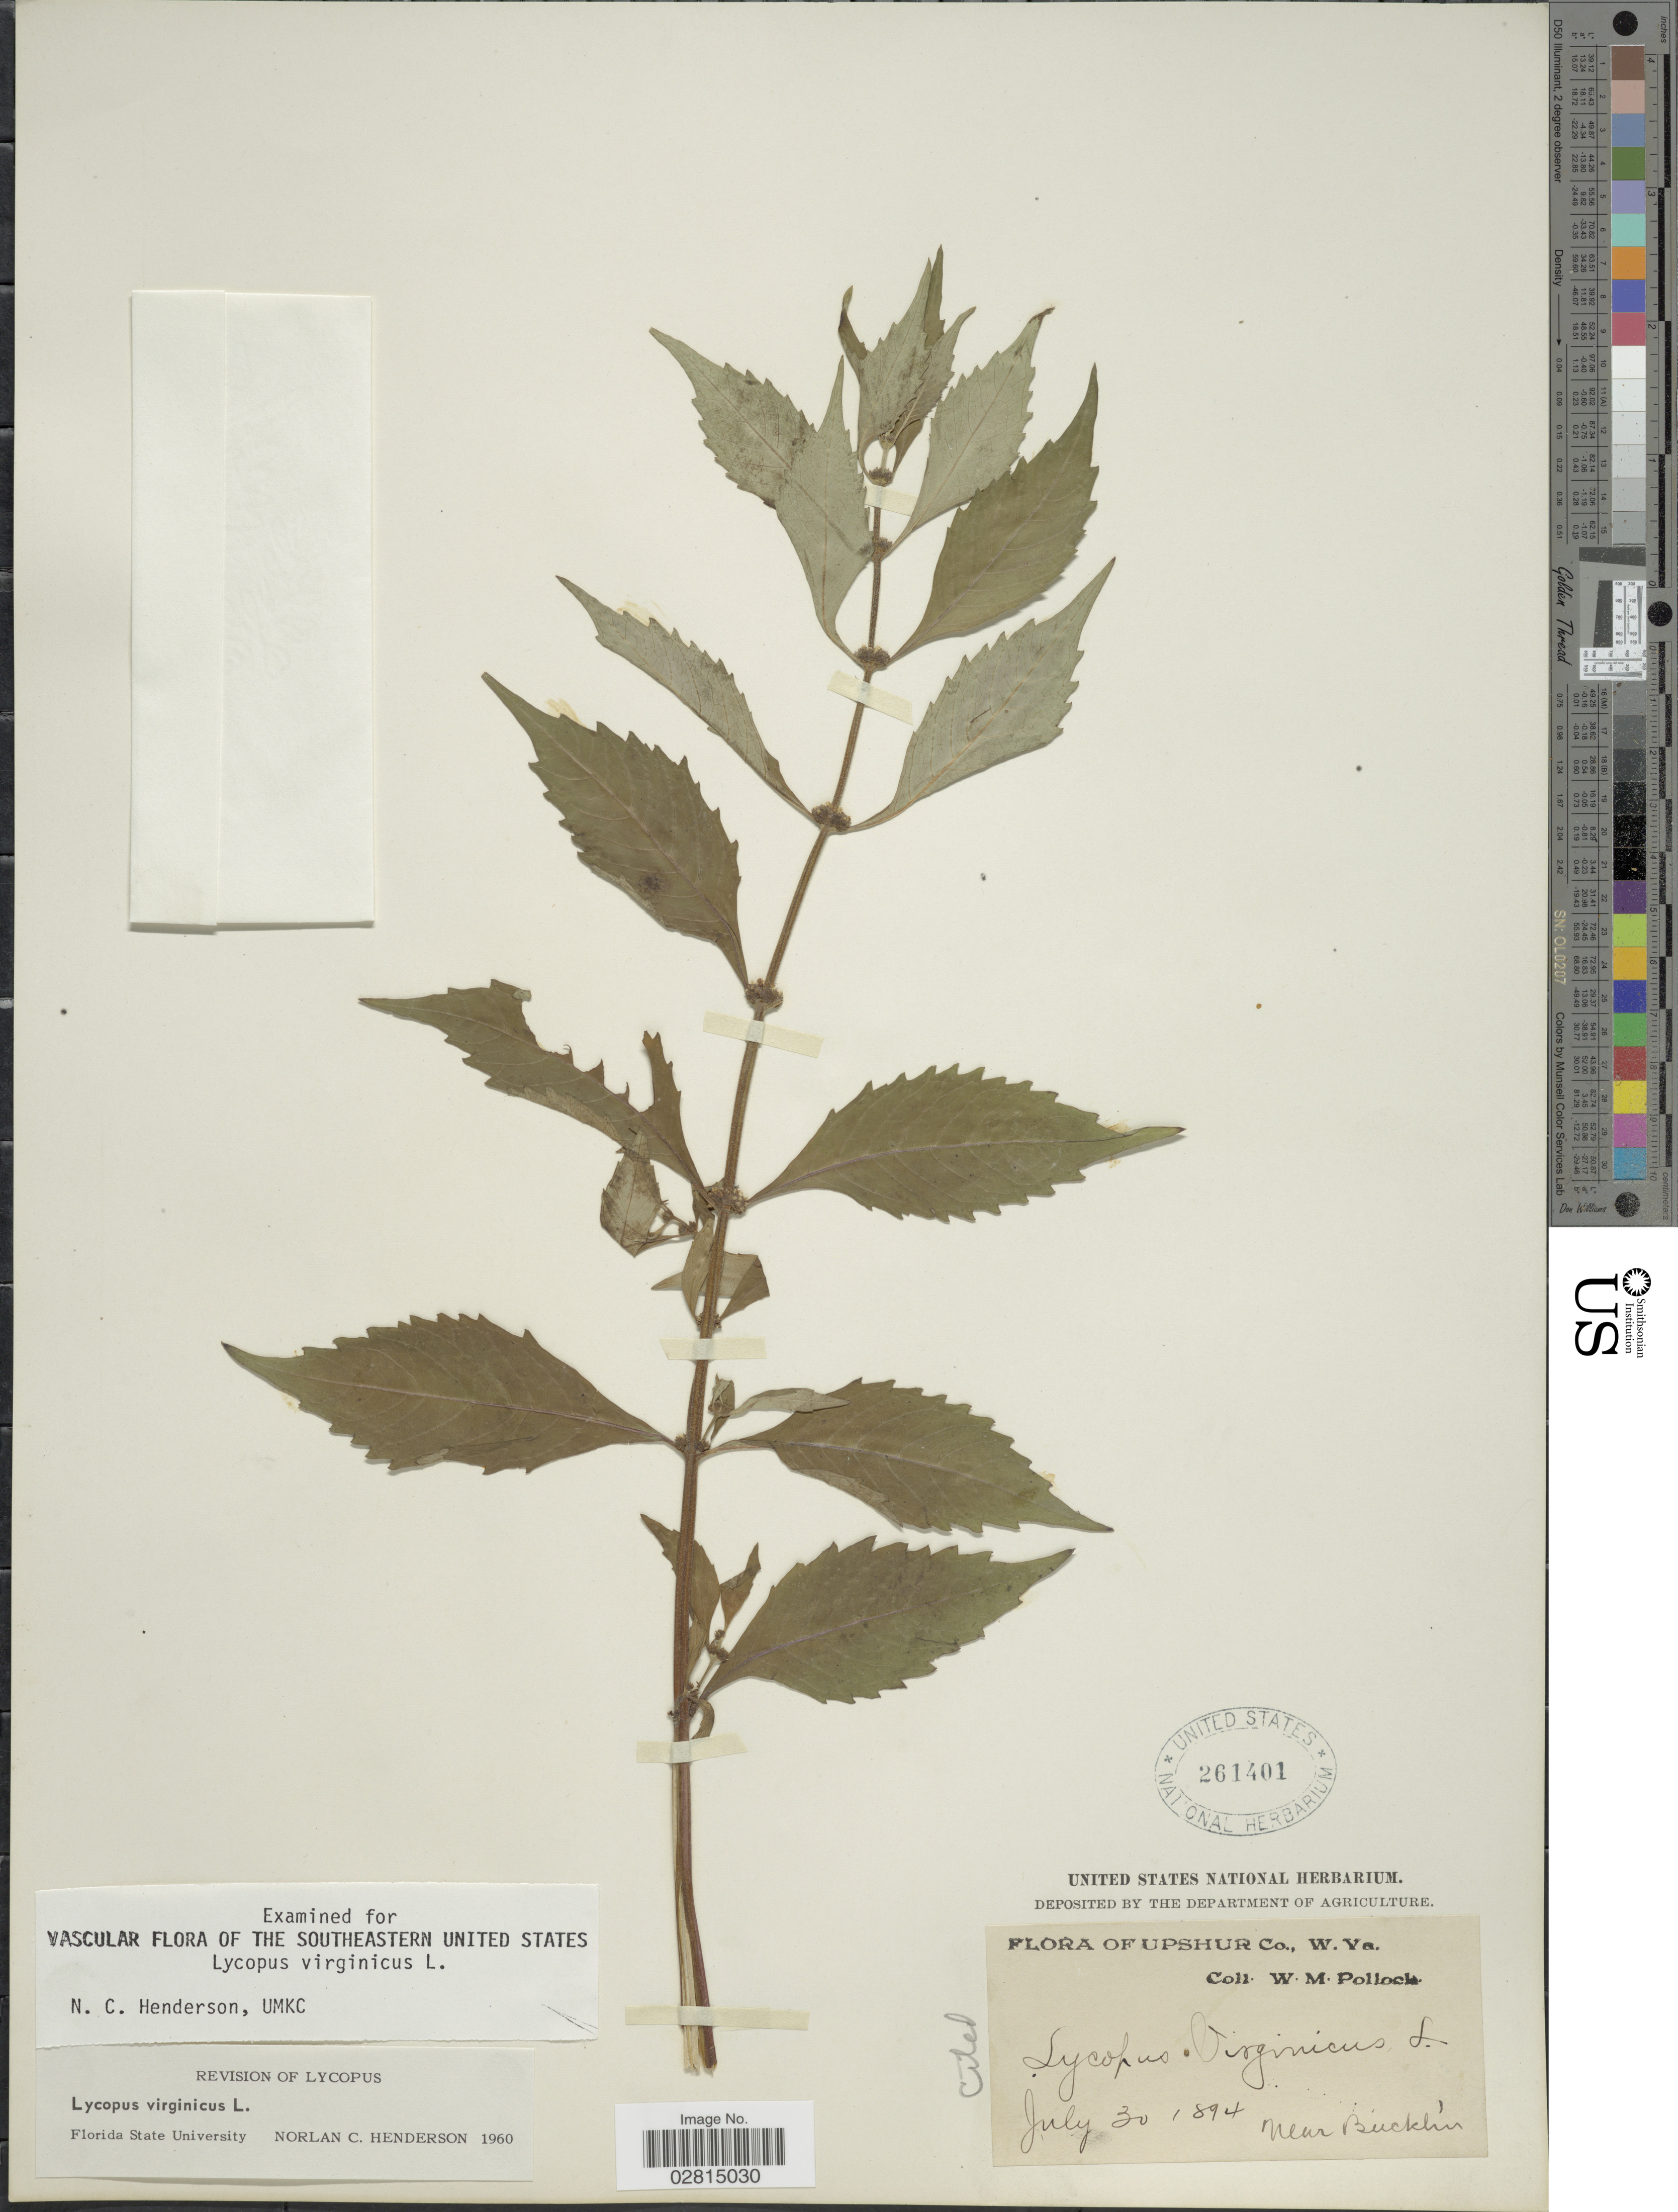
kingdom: Plantae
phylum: Tracheophyta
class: Magnoliopsida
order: Lamiales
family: Lamiaceae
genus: Lycopus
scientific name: Lycopus virginicus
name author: L.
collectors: W. M. Pollock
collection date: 1894-07-30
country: United States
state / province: West Virginia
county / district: Upshur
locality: W.Va.near Bucklin.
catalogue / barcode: US 261401